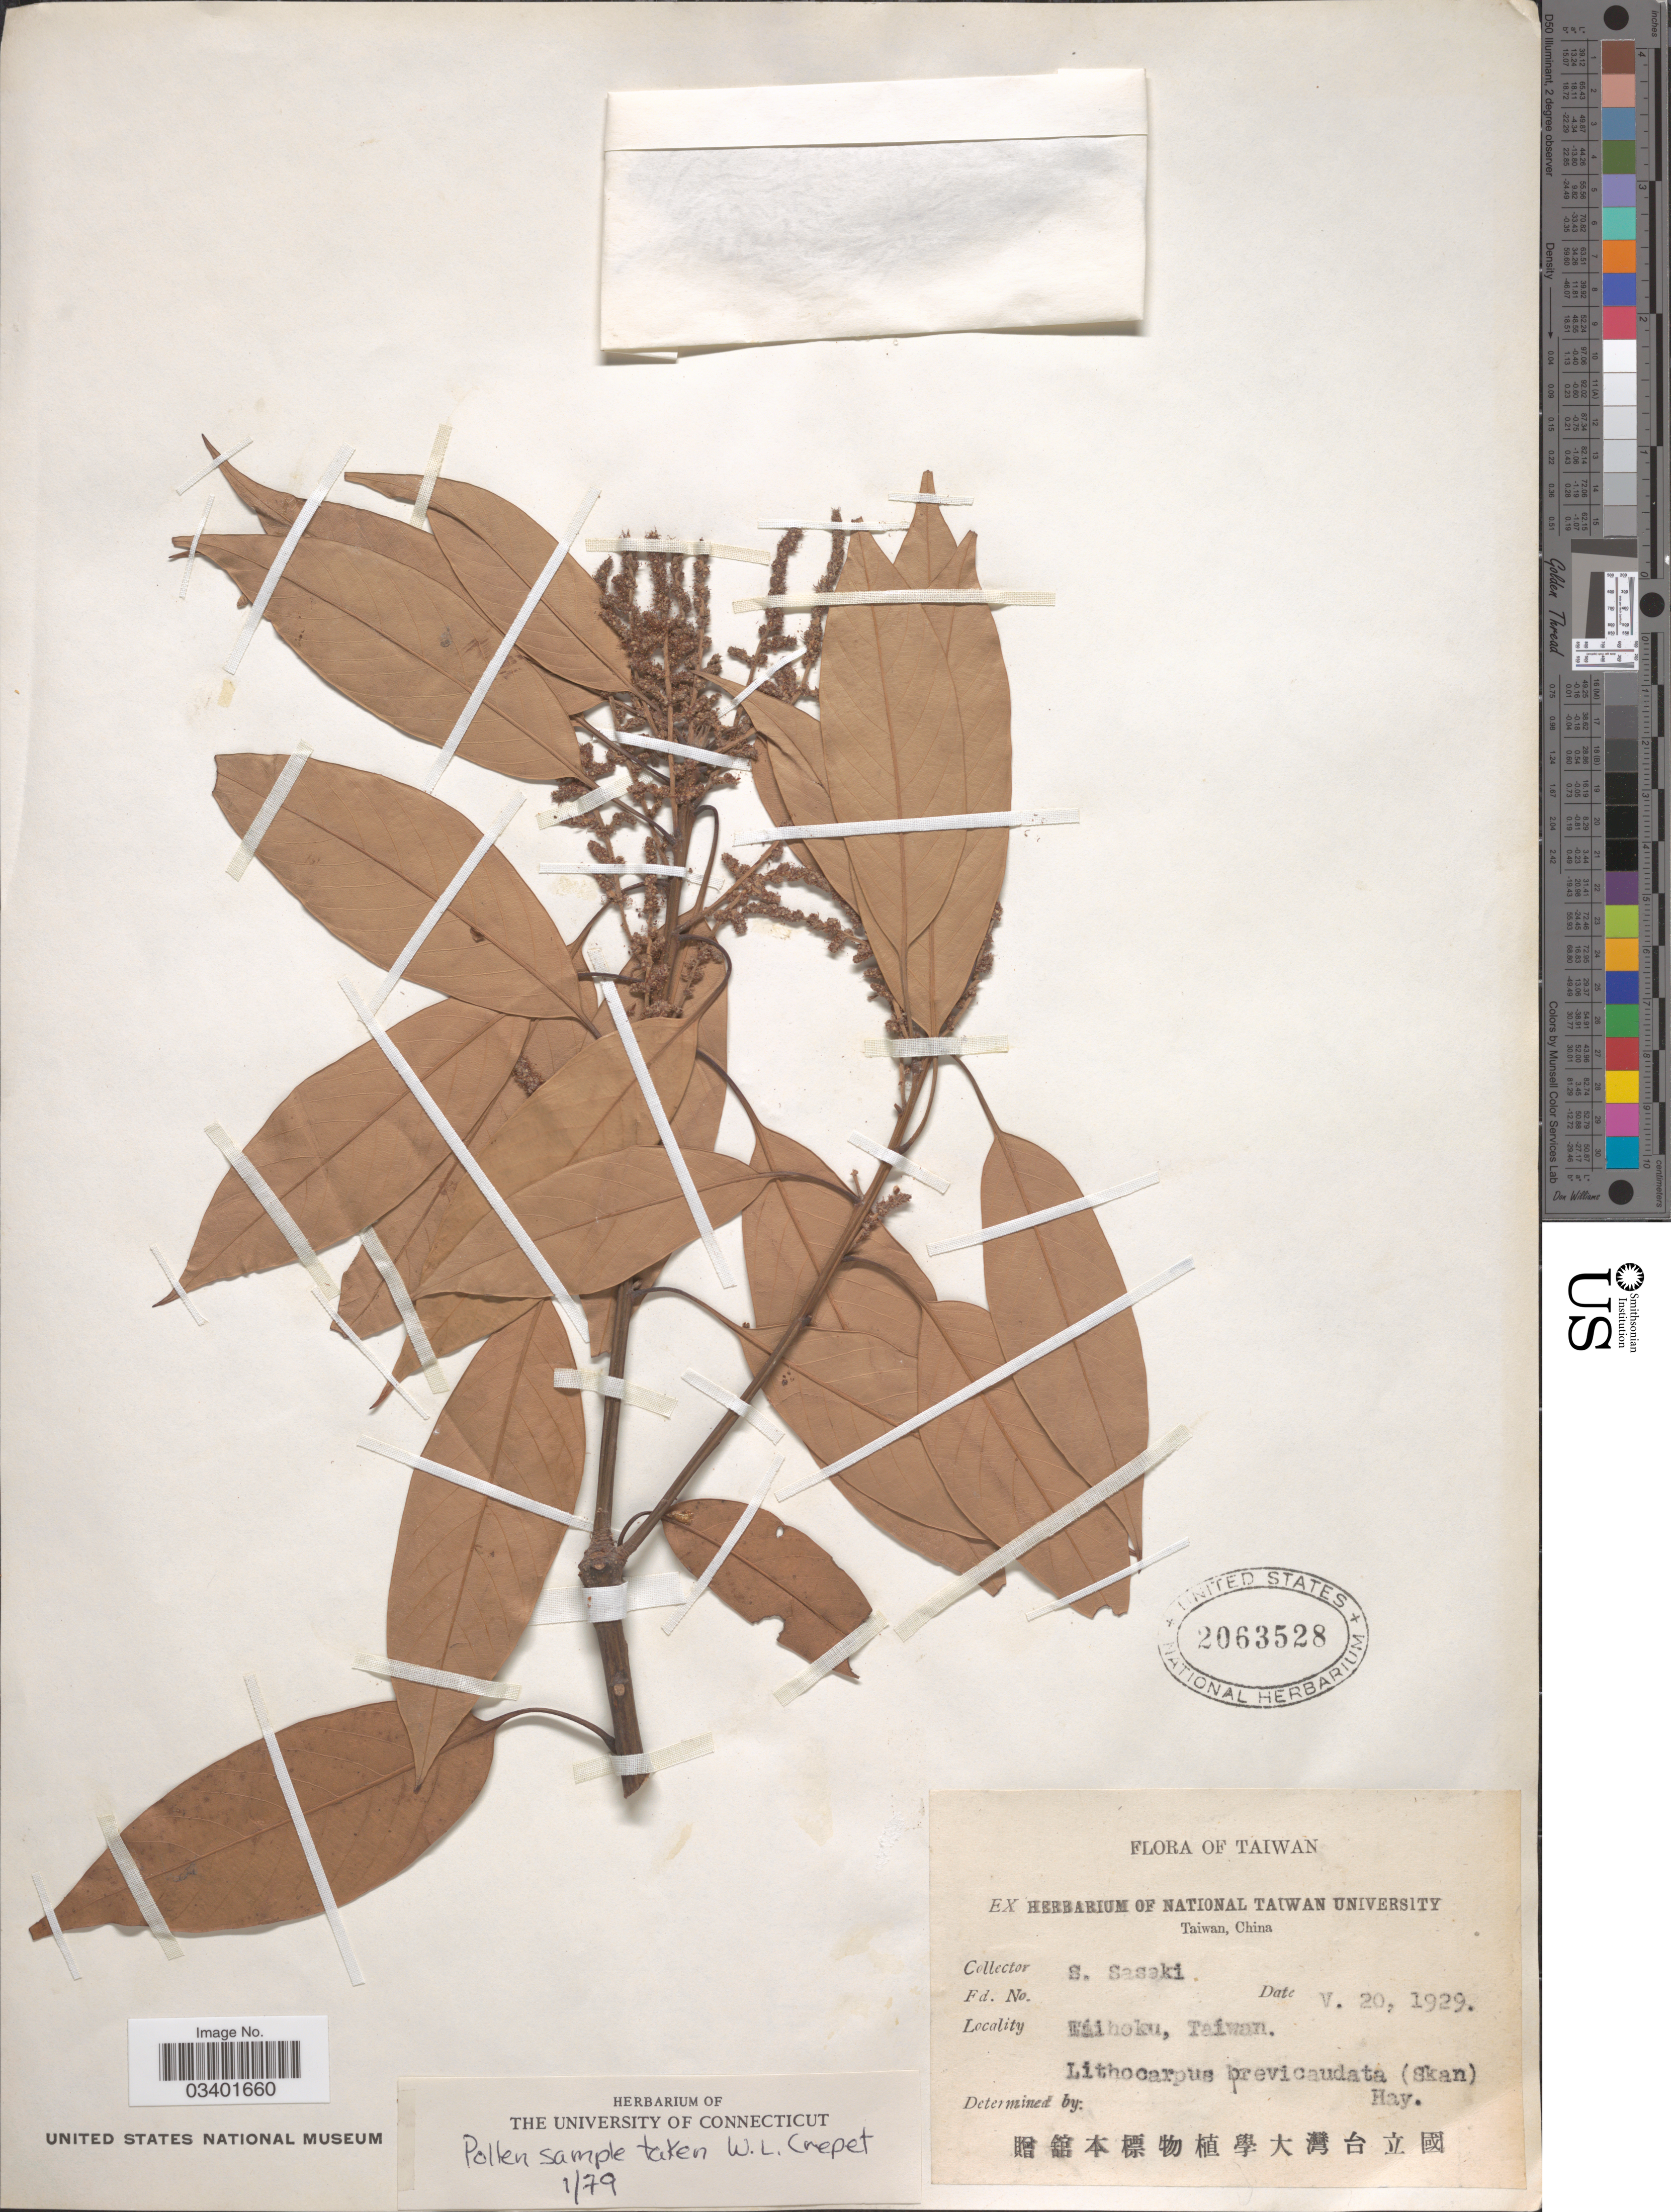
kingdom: Plantae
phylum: Tracheophyta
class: Magnoliopsida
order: Fagales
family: Fagaceae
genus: Lithocarpus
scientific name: Lithocarpus brevicaudatus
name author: (Skan) Hayata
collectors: S. Sasaki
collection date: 1929-05-20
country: Taiwan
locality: Taihoku.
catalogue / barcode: US 2063528